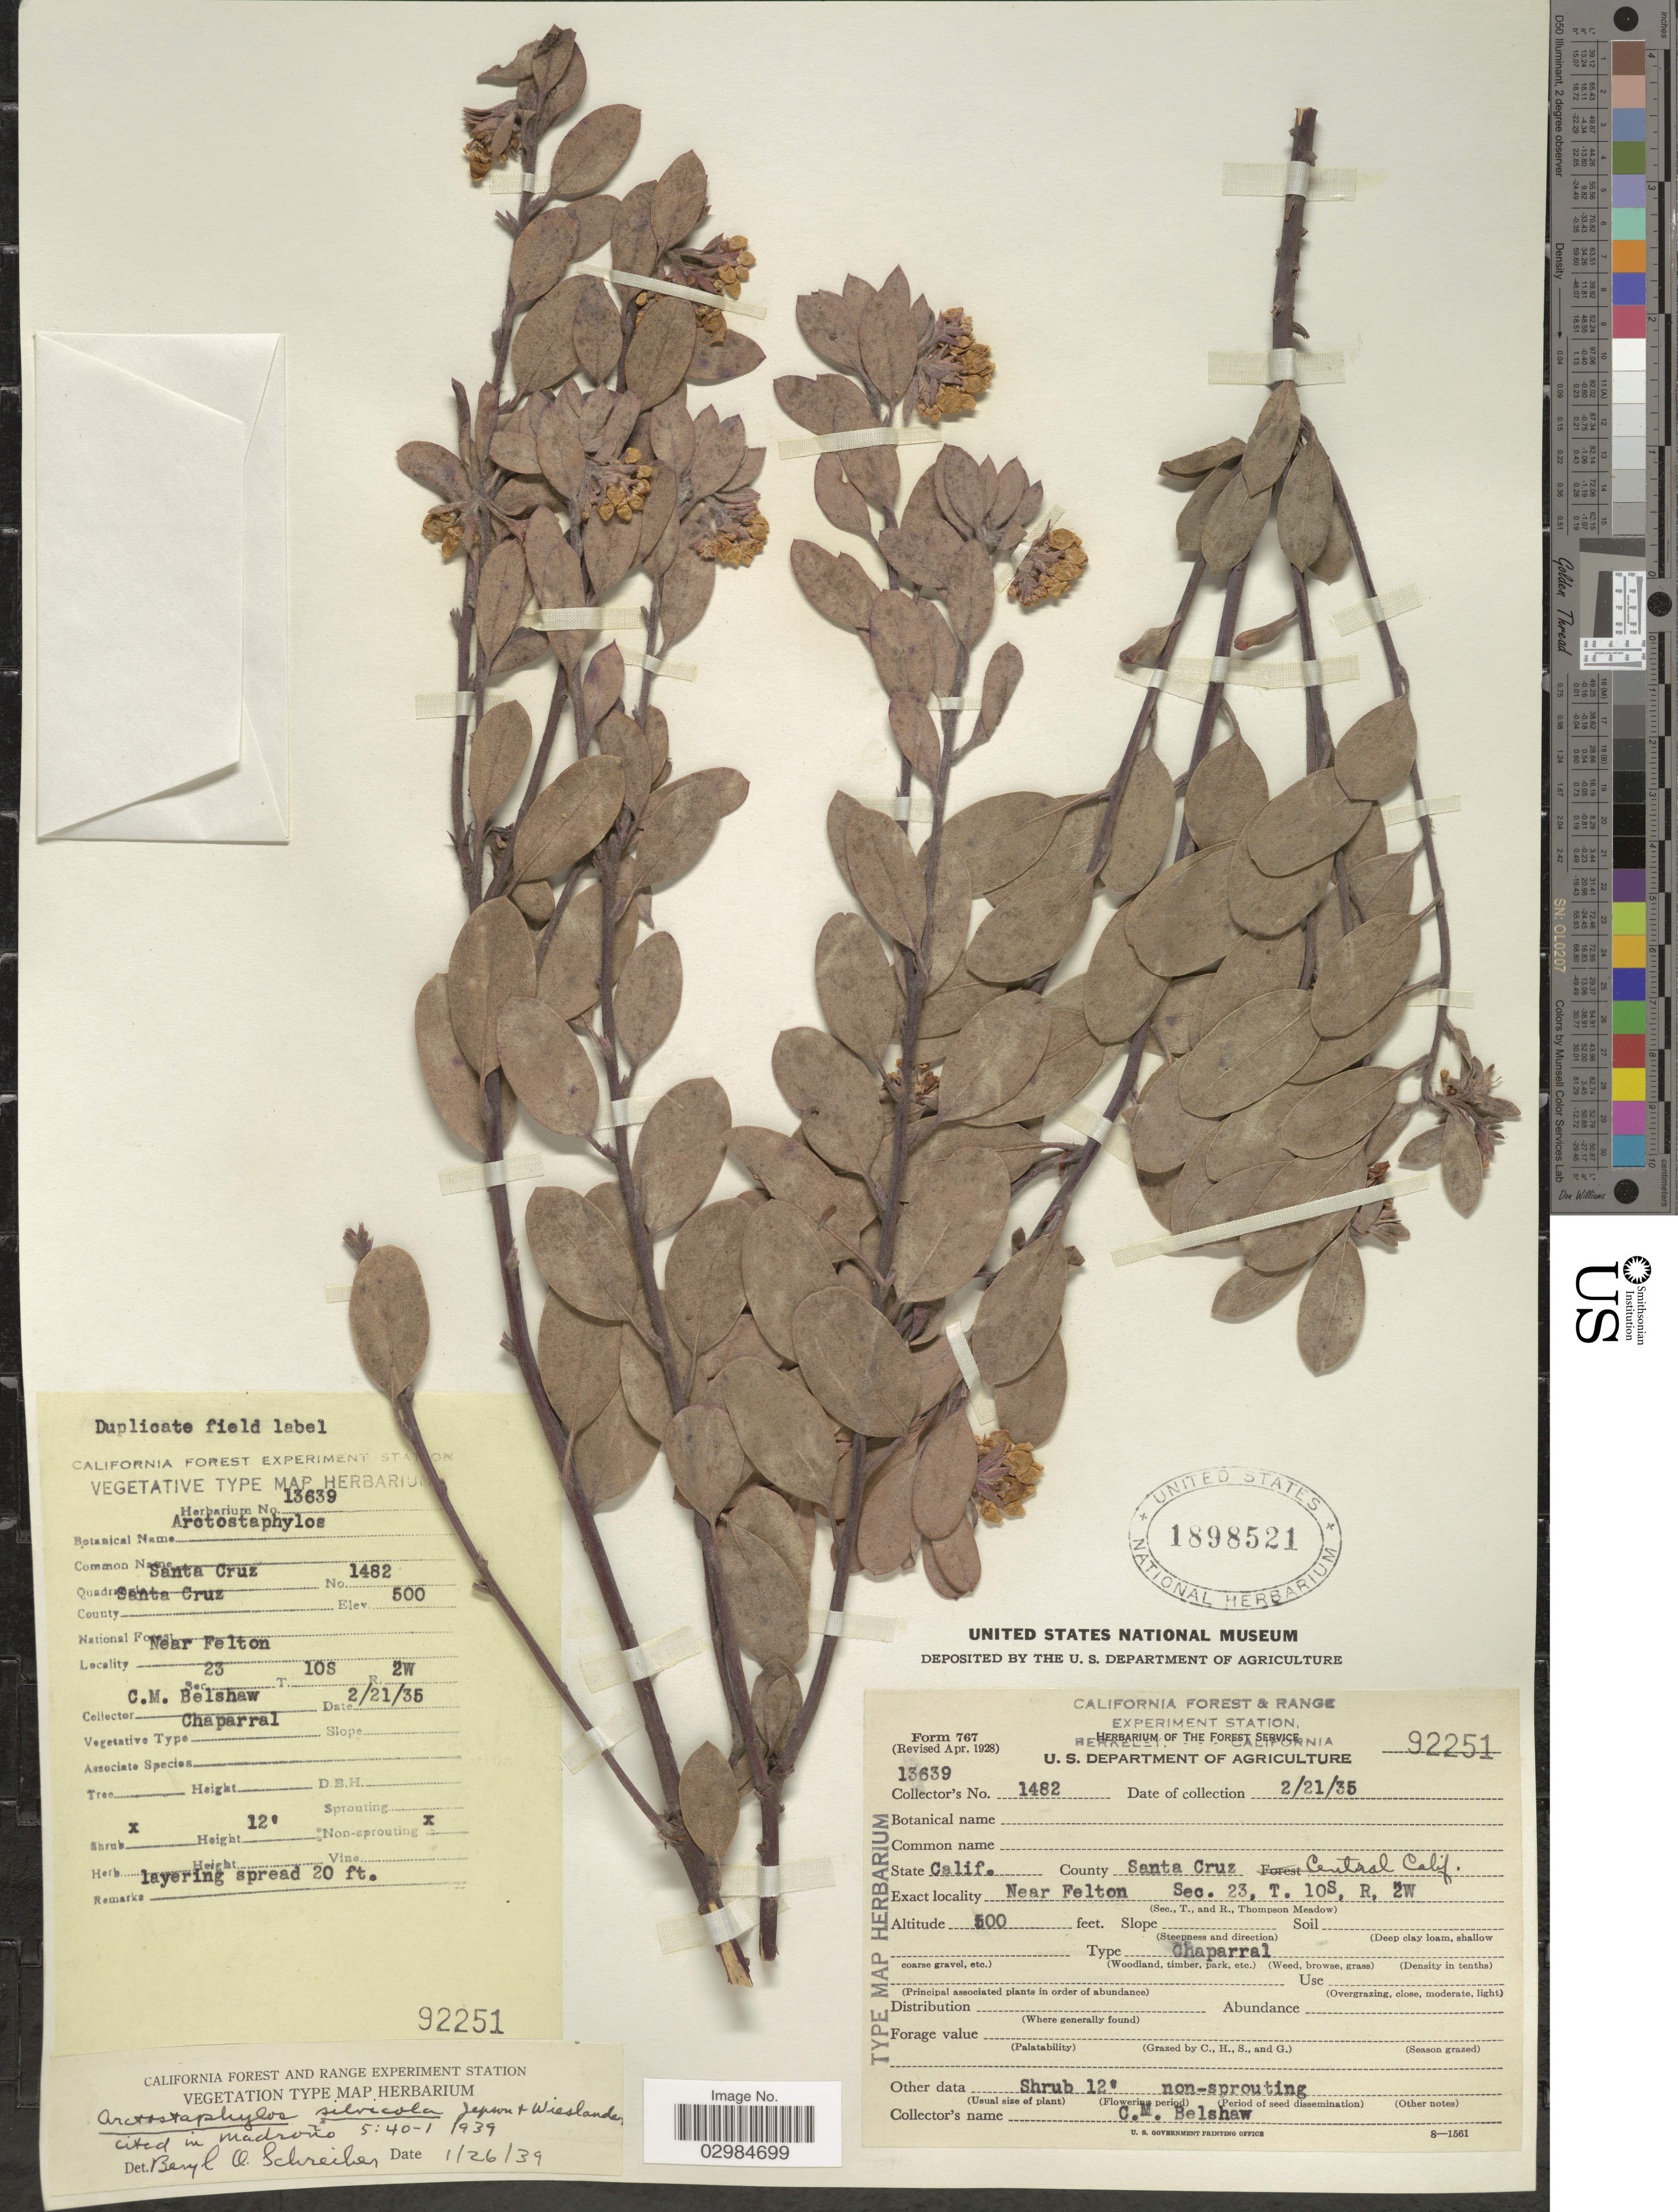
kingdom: Plantae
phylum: Tracheophyta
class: Magnoliopsida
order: Ericales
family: Ericaceae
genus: Arctostaphylos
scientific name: Arctostaphylos silvicola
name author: Jeps. & Wiesl.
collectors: C. Shaw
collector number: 1482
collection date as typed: Transcribed d/m/y: 21/2/35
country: United States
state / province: California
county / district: Santa Cruz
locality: Santa Cruz. County Santa Cruz. Central Calif. Near Felton. Sec. 23, T10S, R2W.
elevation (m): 152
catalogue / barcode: US 1898521